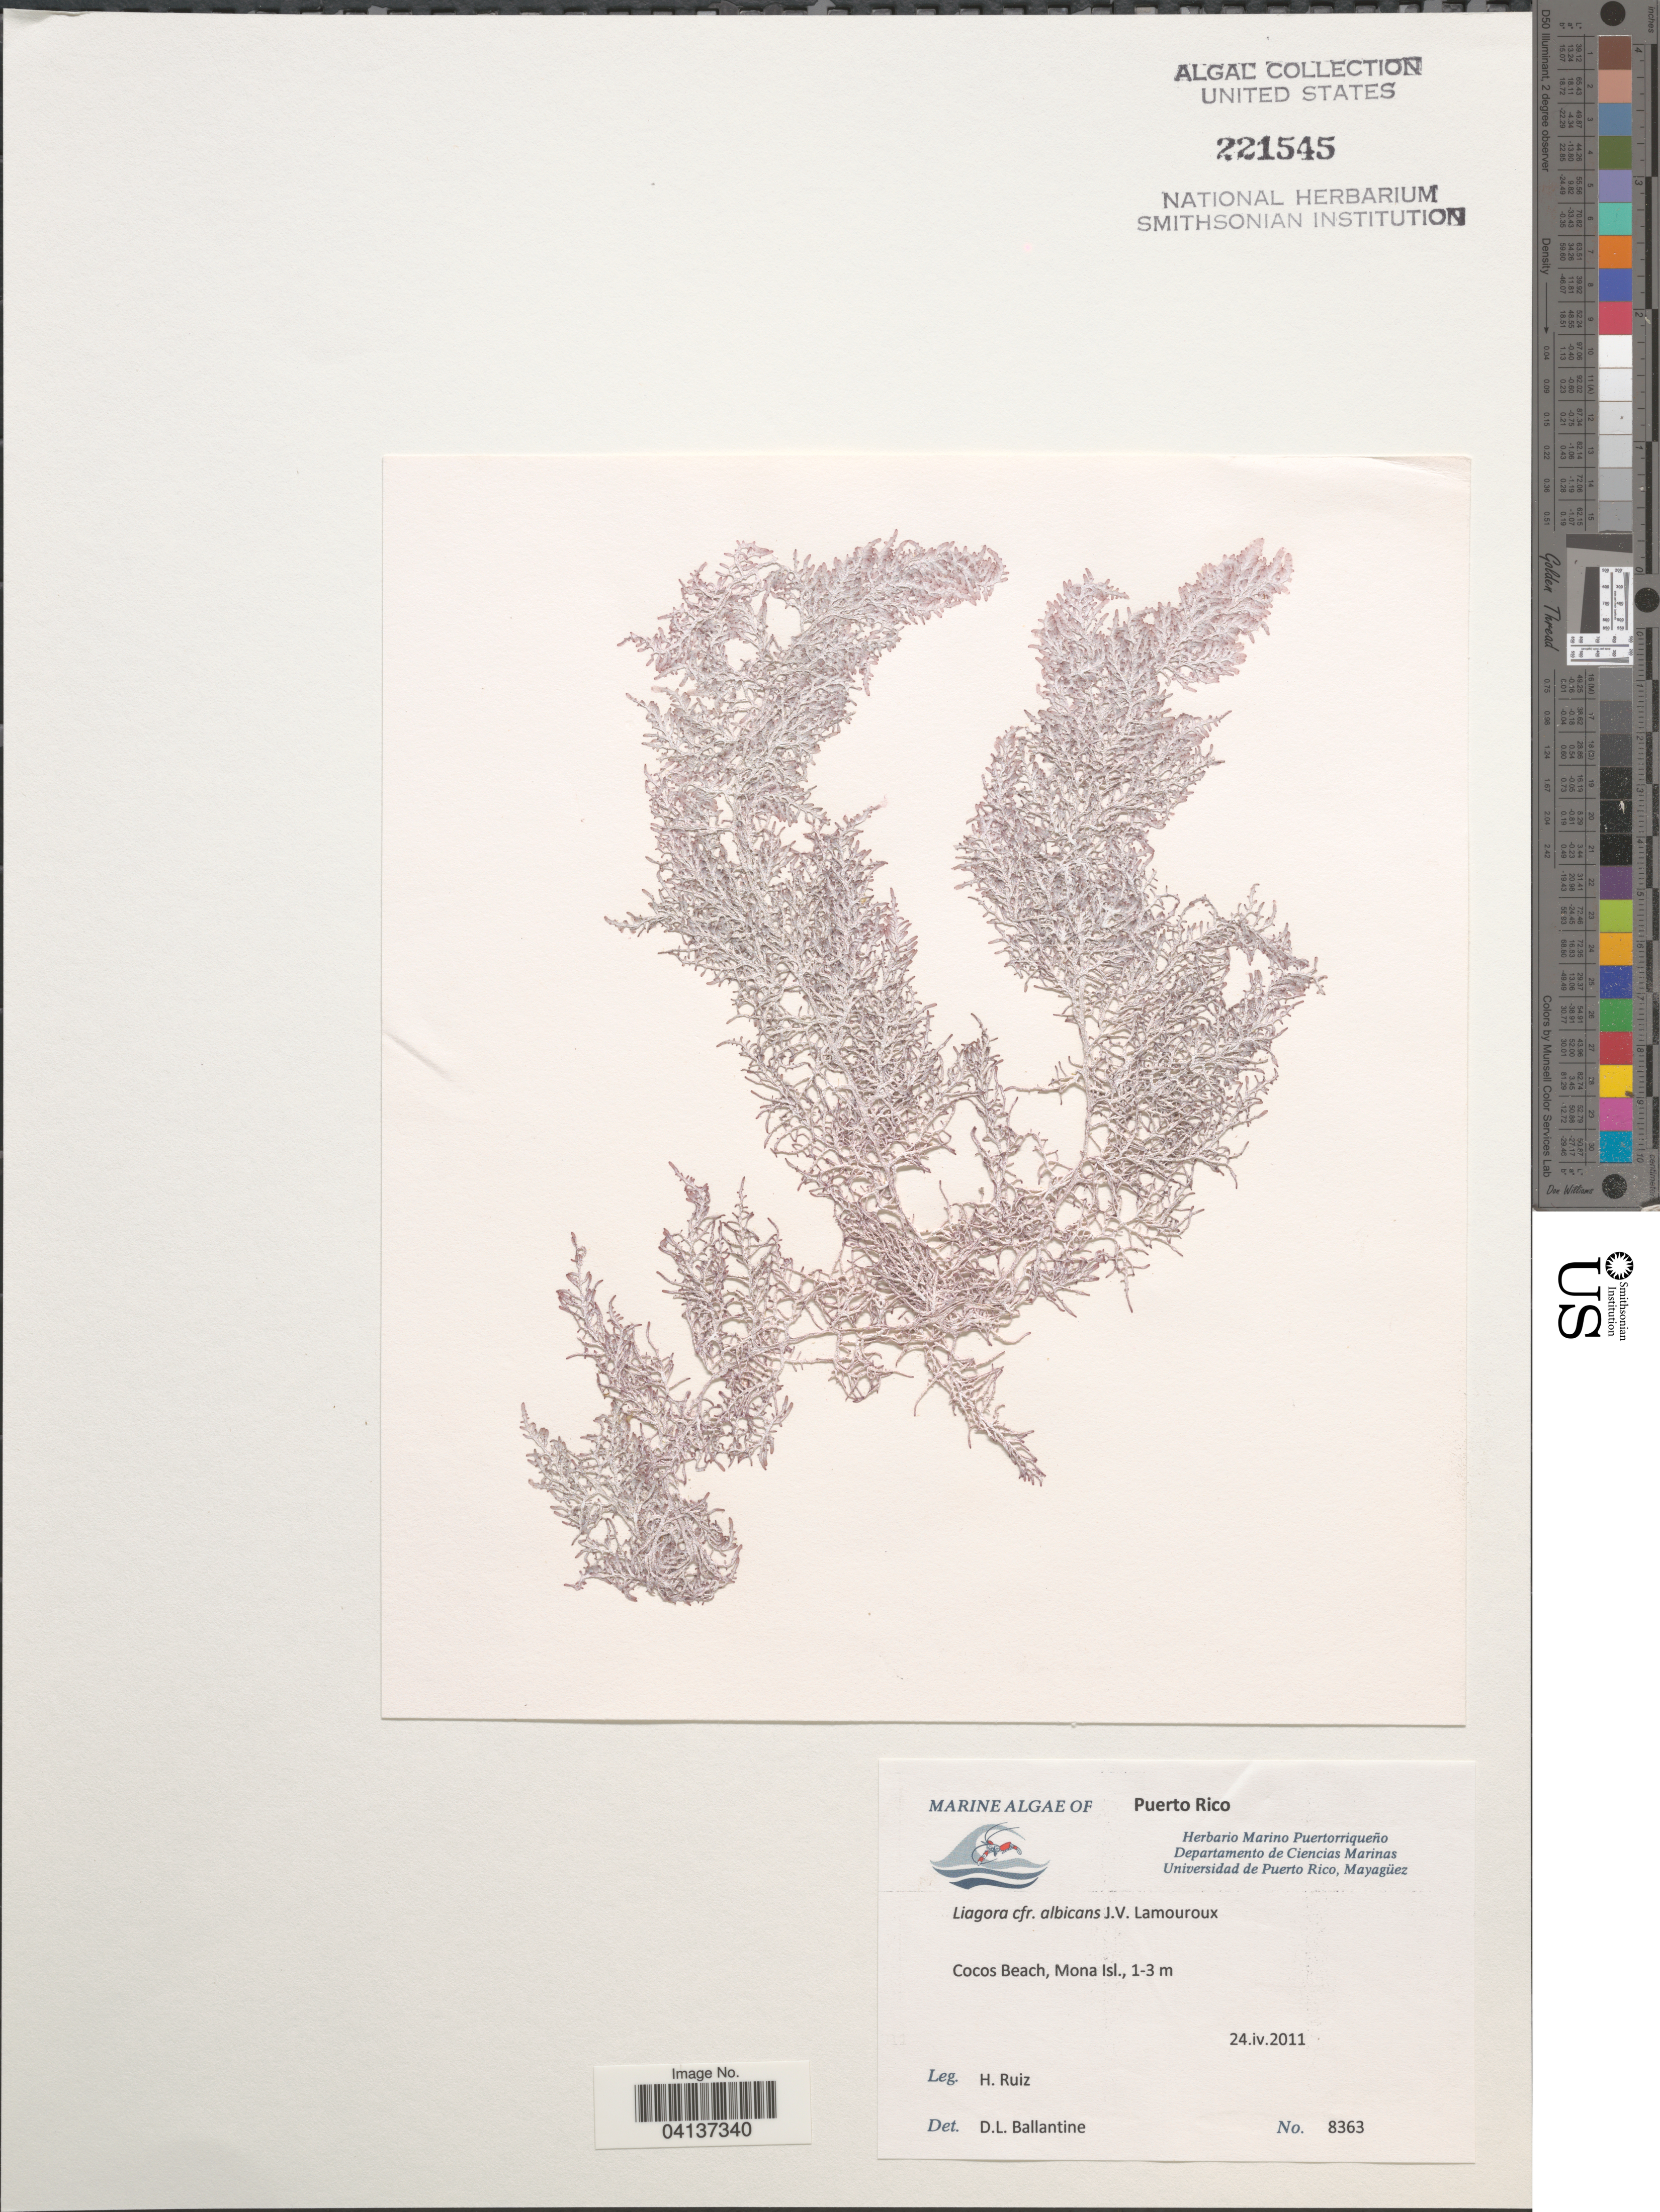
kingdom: Plantae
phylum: Rhodophyta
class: Florideophyceae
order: Nemaliales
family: Liagoraceae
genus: Liagora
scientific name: Liagora albicans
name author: J.V.Lamouroux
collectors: H. Ruiz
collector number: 8363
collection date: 2011-04-24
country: Puerto Rico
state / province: Mayaguëz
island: Mona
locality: Cocos Beach, Mona Isl.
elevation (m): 1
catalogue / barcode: US 221545